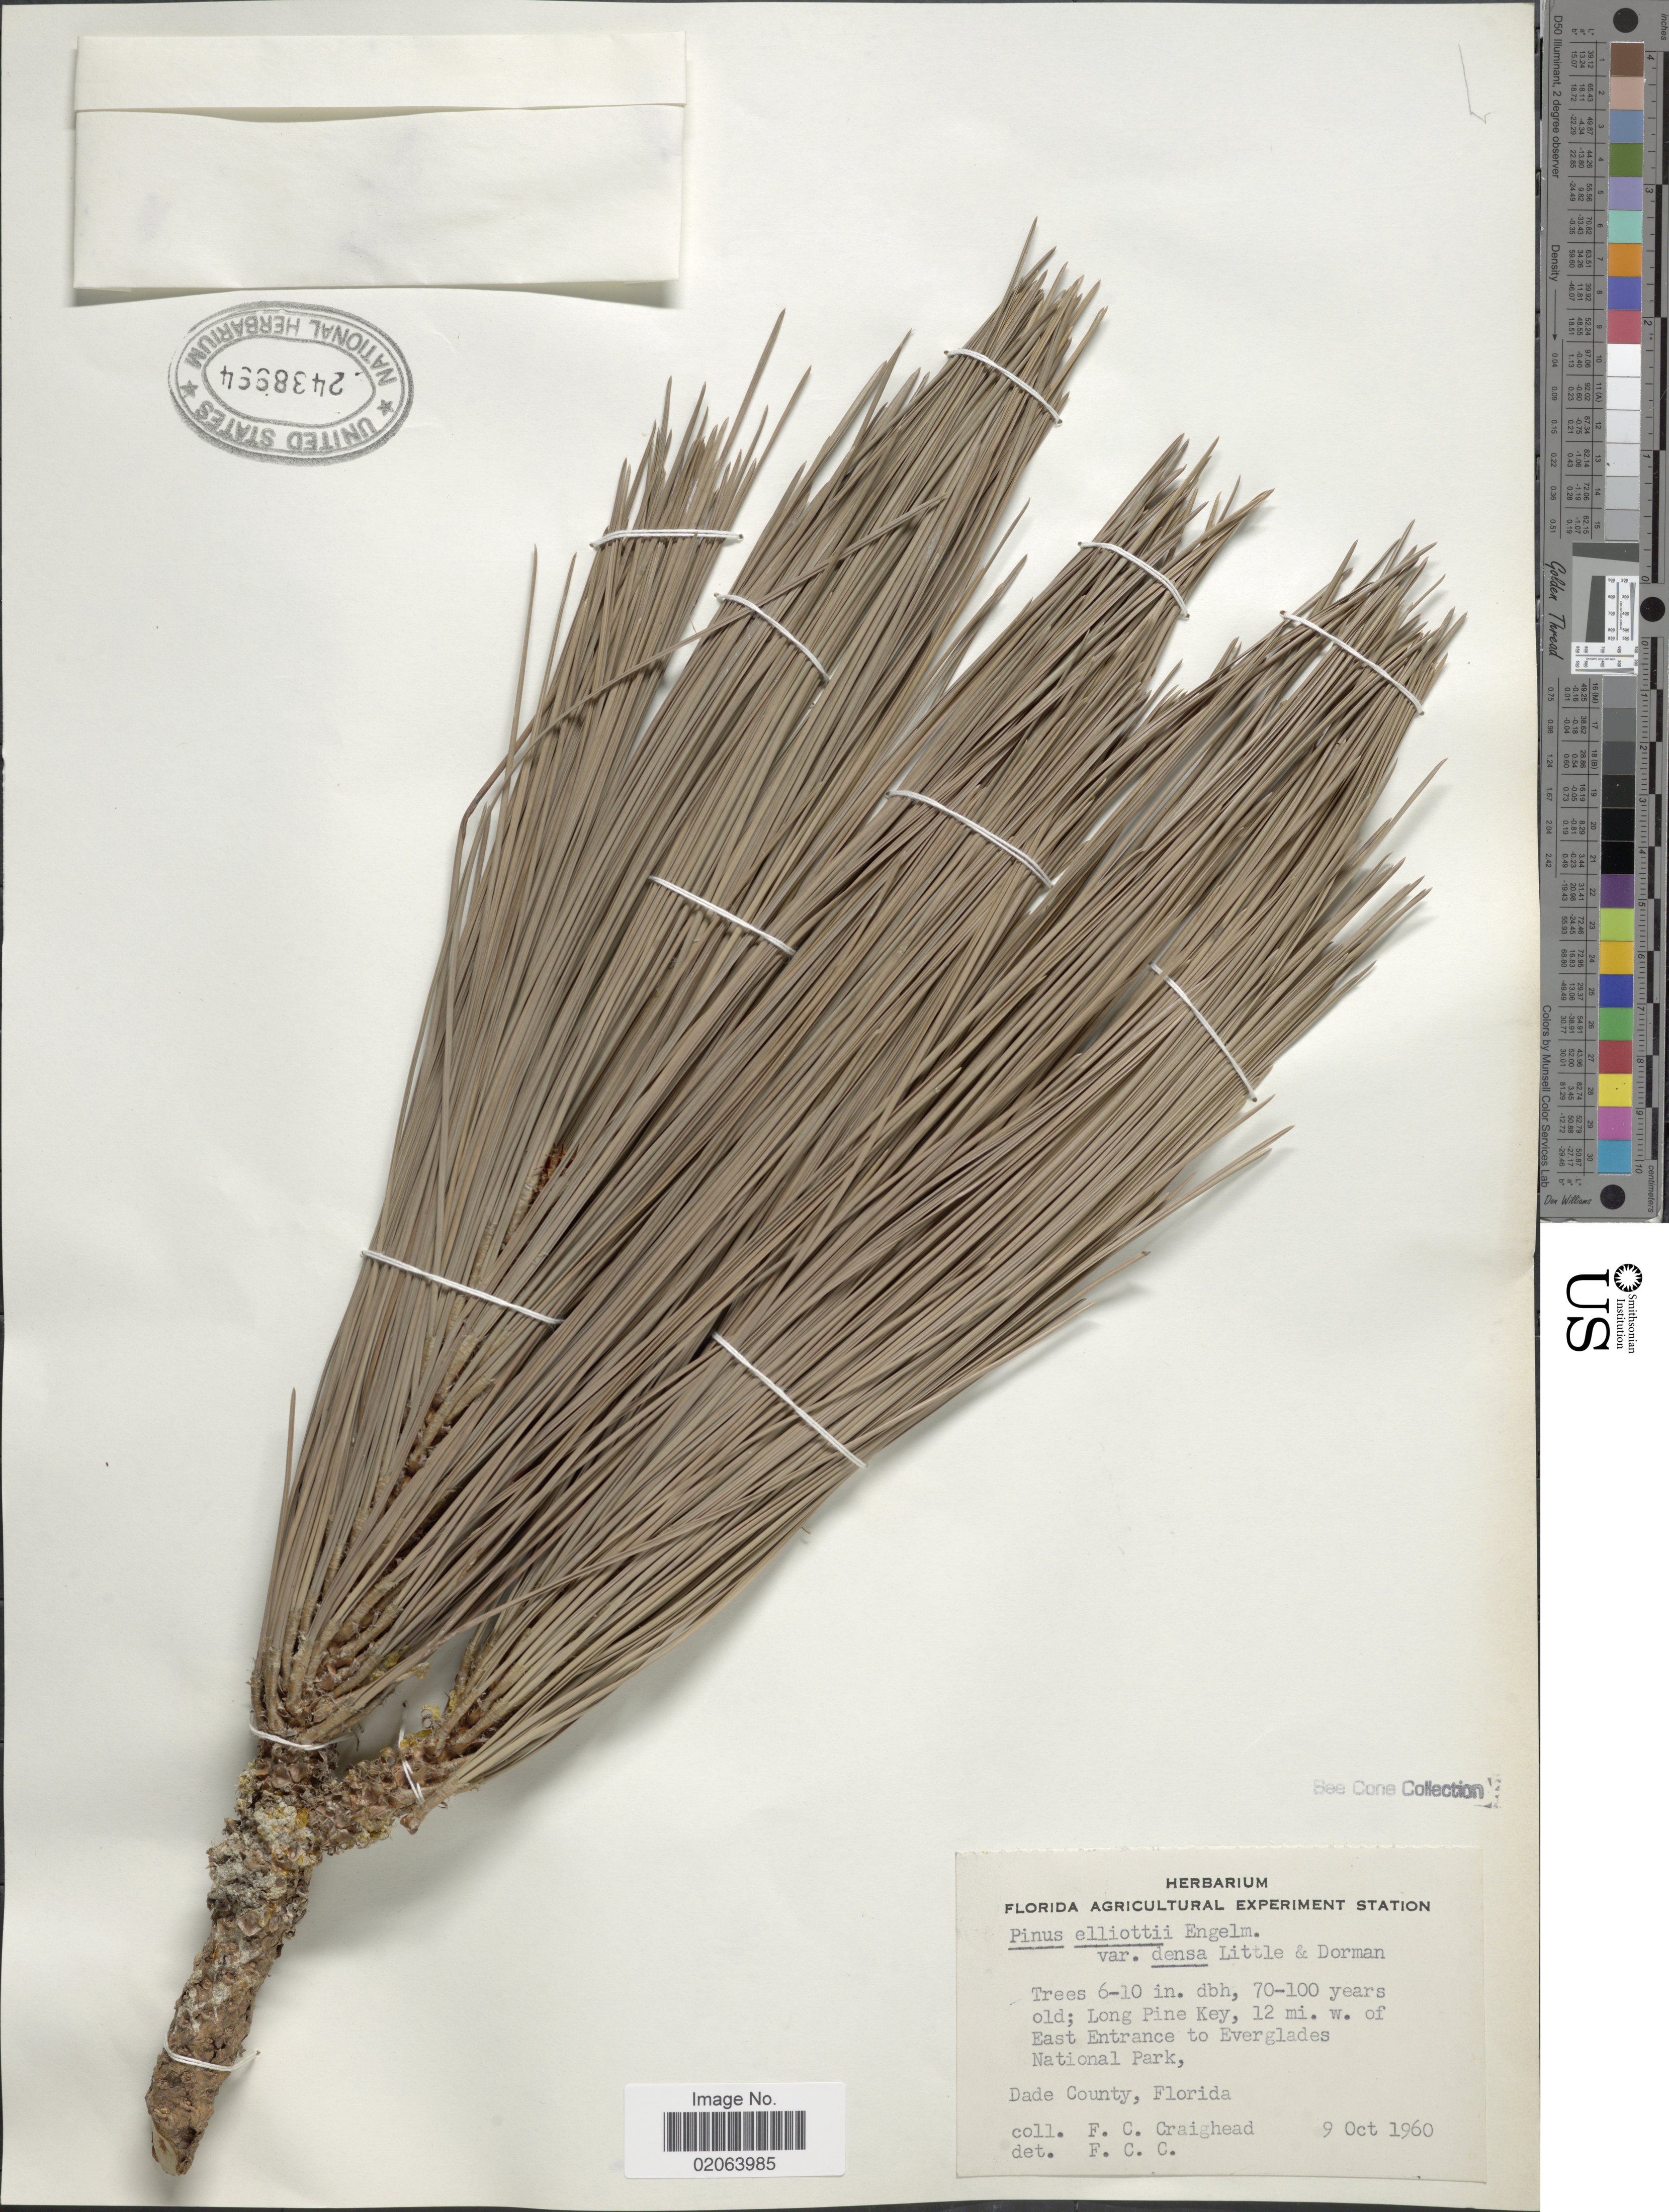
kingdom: Plantae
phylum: Tracheophyta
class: Pinopsida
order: Pinales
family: Pinaceae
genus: Pinus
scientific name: Pinus elliottii var. densa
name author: Little & K.W. Dorman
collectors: F. Craighead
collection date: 1960-10-09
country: United States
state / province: Florida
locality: Dade County. Long Pine Key, 12 mi. w. of East Entrance to Everglades National Park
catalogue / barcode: US 2438994